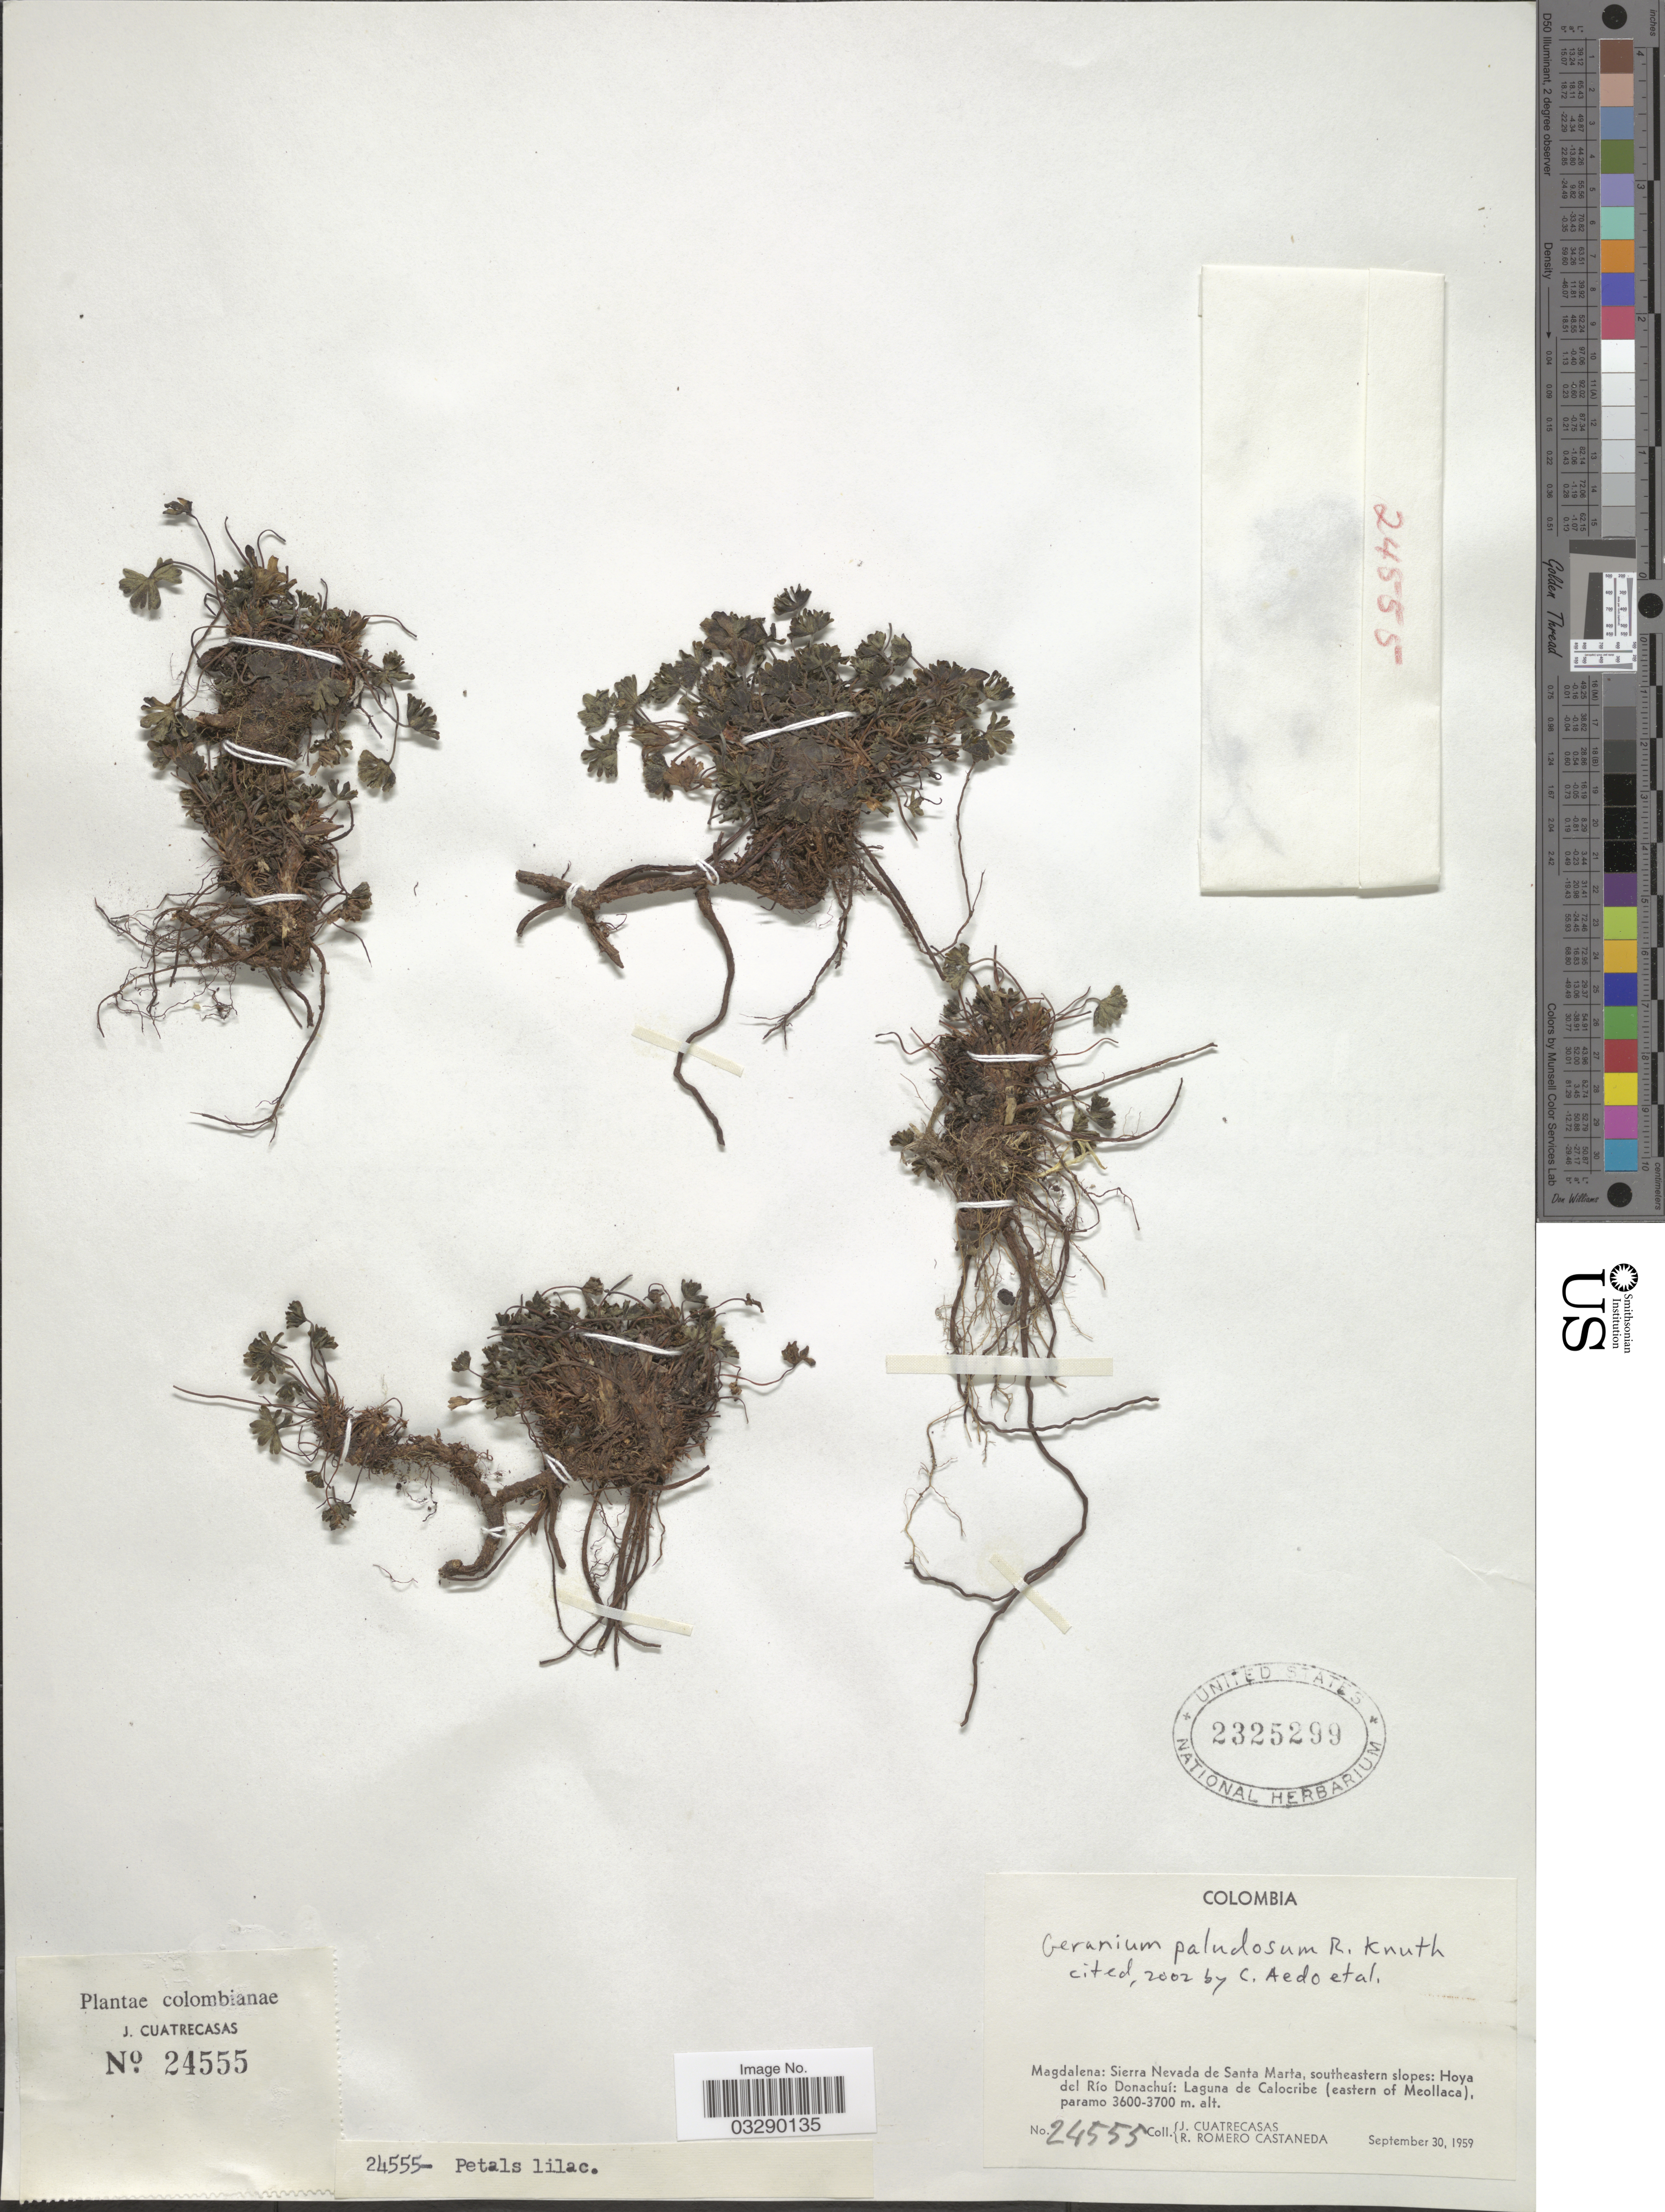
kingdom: Plantae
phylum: Tracheophyta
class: Magnoliopsida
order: Geraniales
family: Geraniaceae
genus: Geranium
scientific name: Geranium paludosum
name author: R. Knuth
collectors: J. Cuatrecasas & R. Romero Castañeda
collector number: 24555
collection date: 1959-09-30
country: Colombia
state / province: Magdalena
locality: Sierra Nevada de Santa Marta, southeastern slopes: Hoya del Río Donachuí: Laguna de Calocribe (eastern of Meollaca), paramo.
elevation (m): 3600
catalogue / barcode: US 2325299